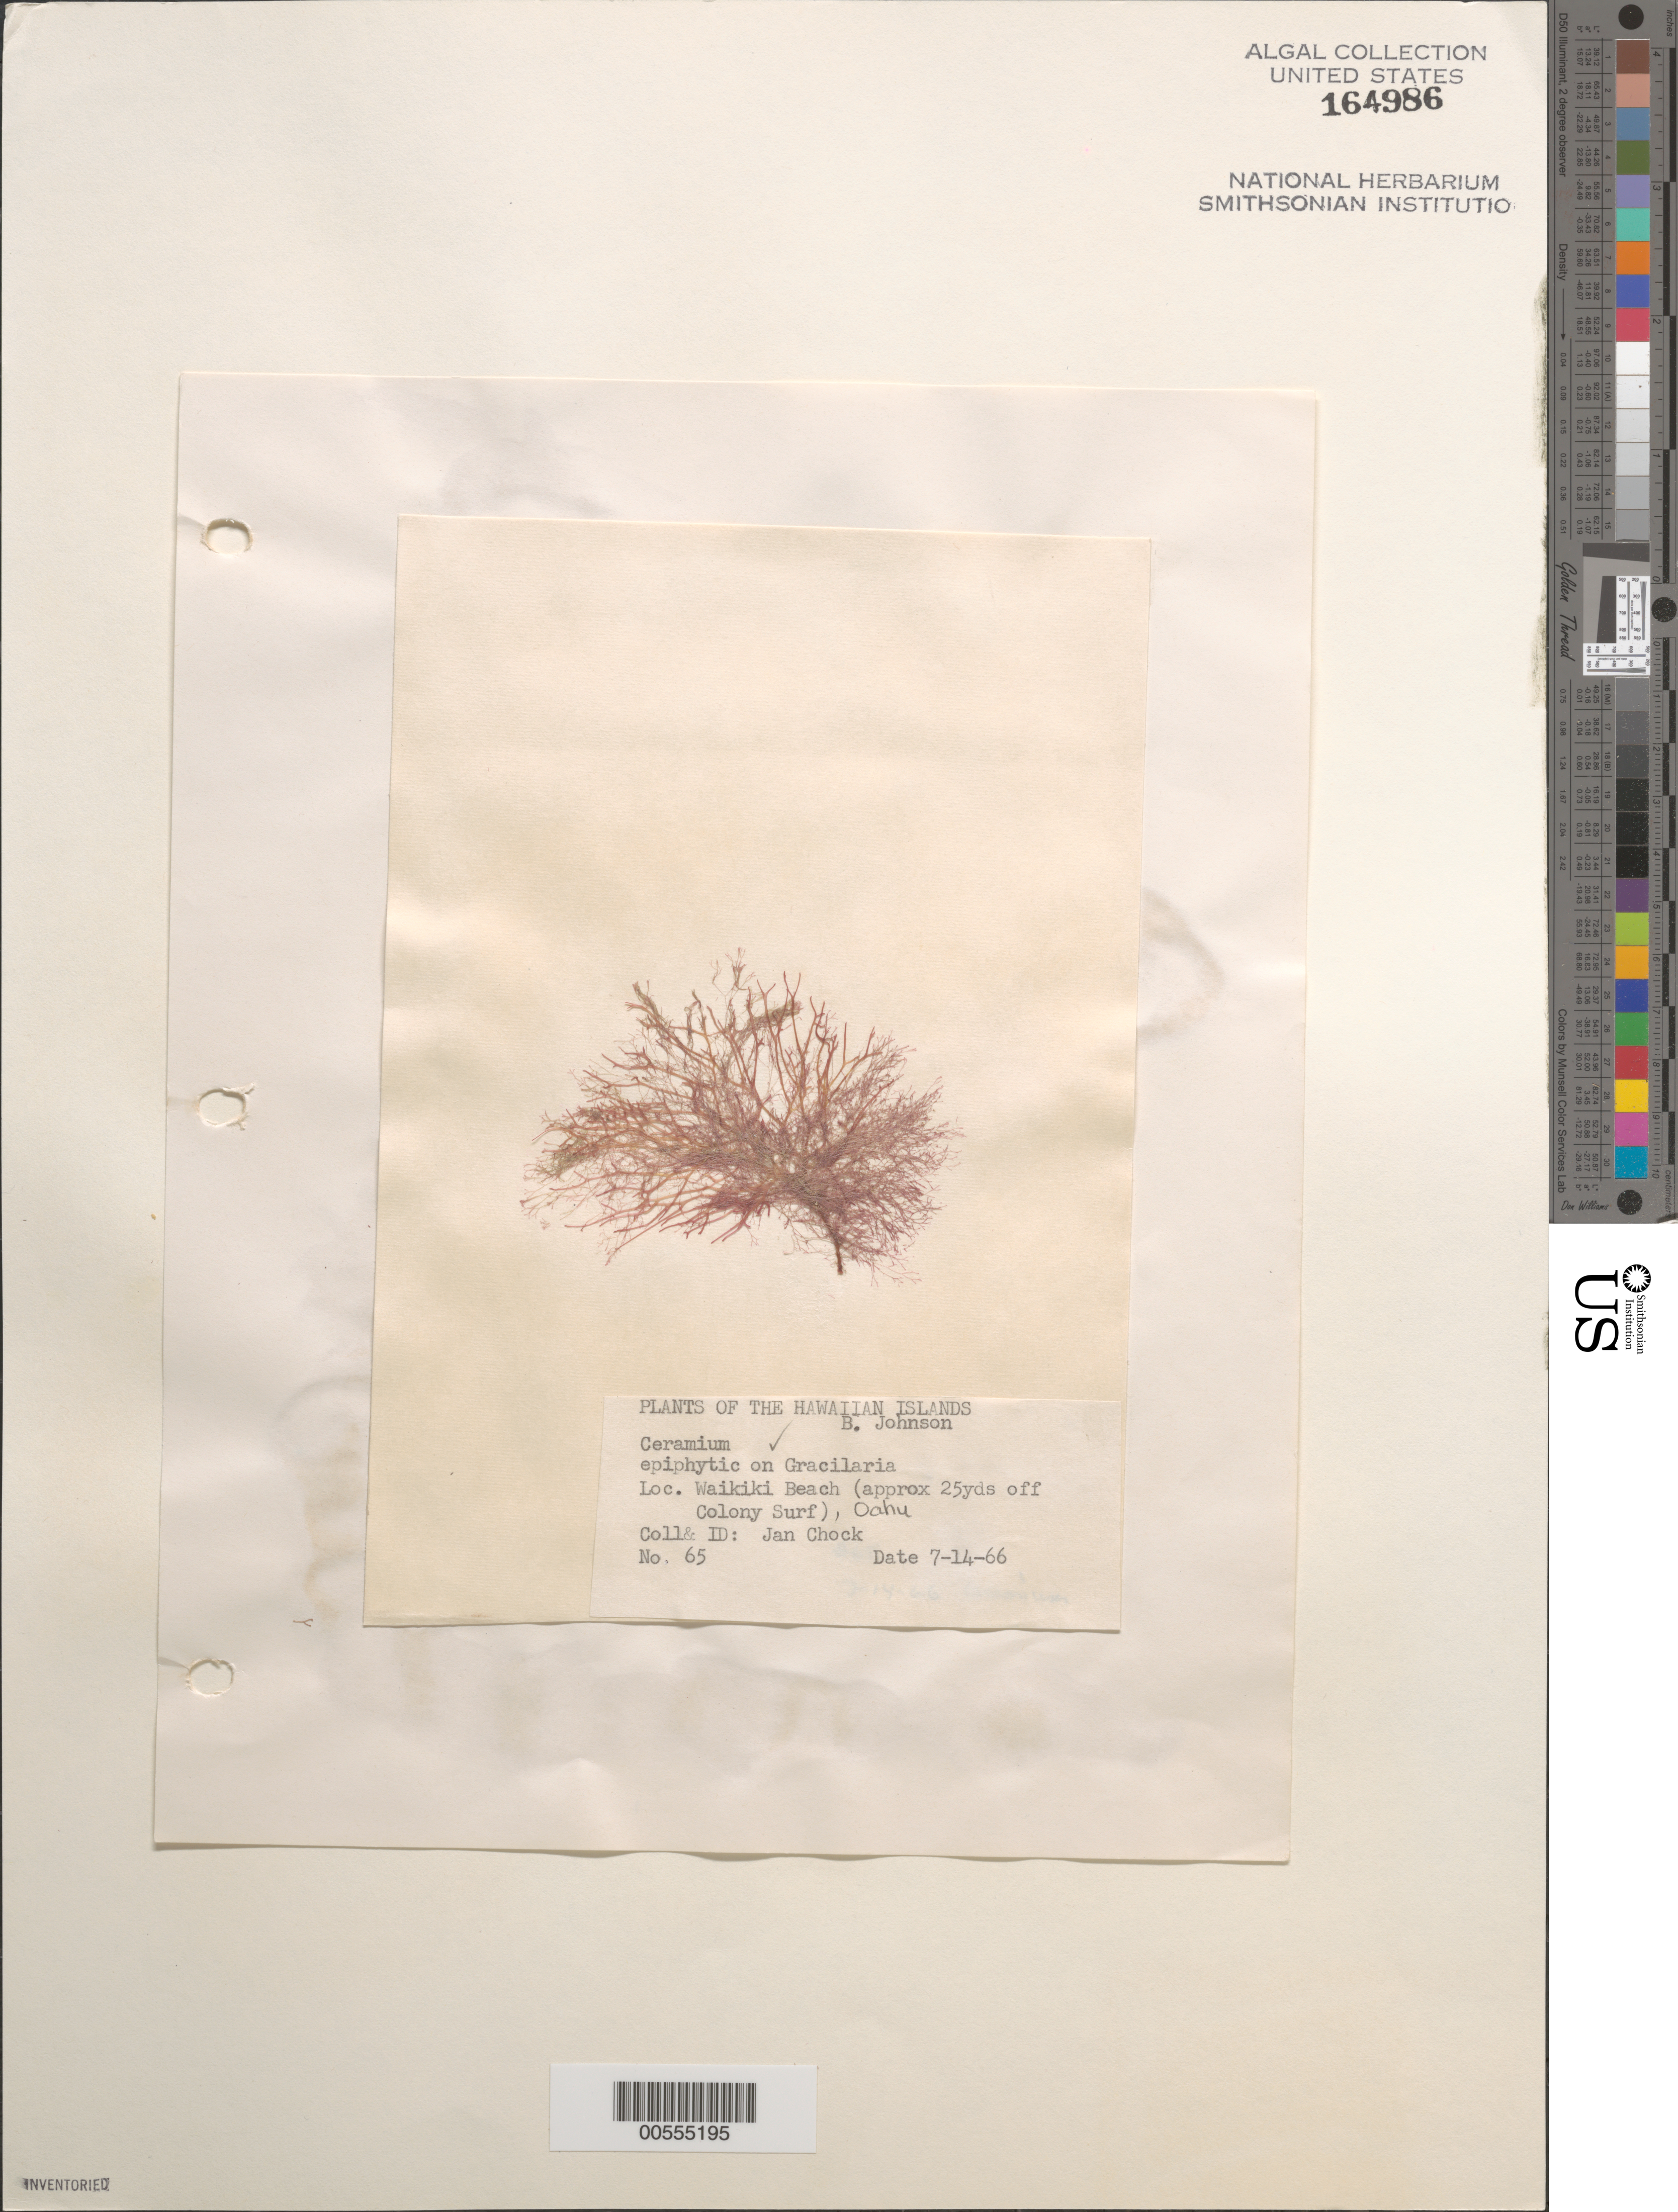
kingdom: Plantae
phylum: Rhodophyta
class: Florideophyceae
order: Ceramiales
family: Ceramiaceae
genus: Ceramium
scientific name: Ceramium sp.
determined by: Chock, J.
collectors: J. Chock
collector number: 65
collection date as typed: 14 Jul 1966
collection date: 1966-07-14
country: United States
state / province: Hawaii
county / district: Honolulu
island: Oahu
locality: Waikiki Beach off Colony Surf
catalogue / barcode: US 164986